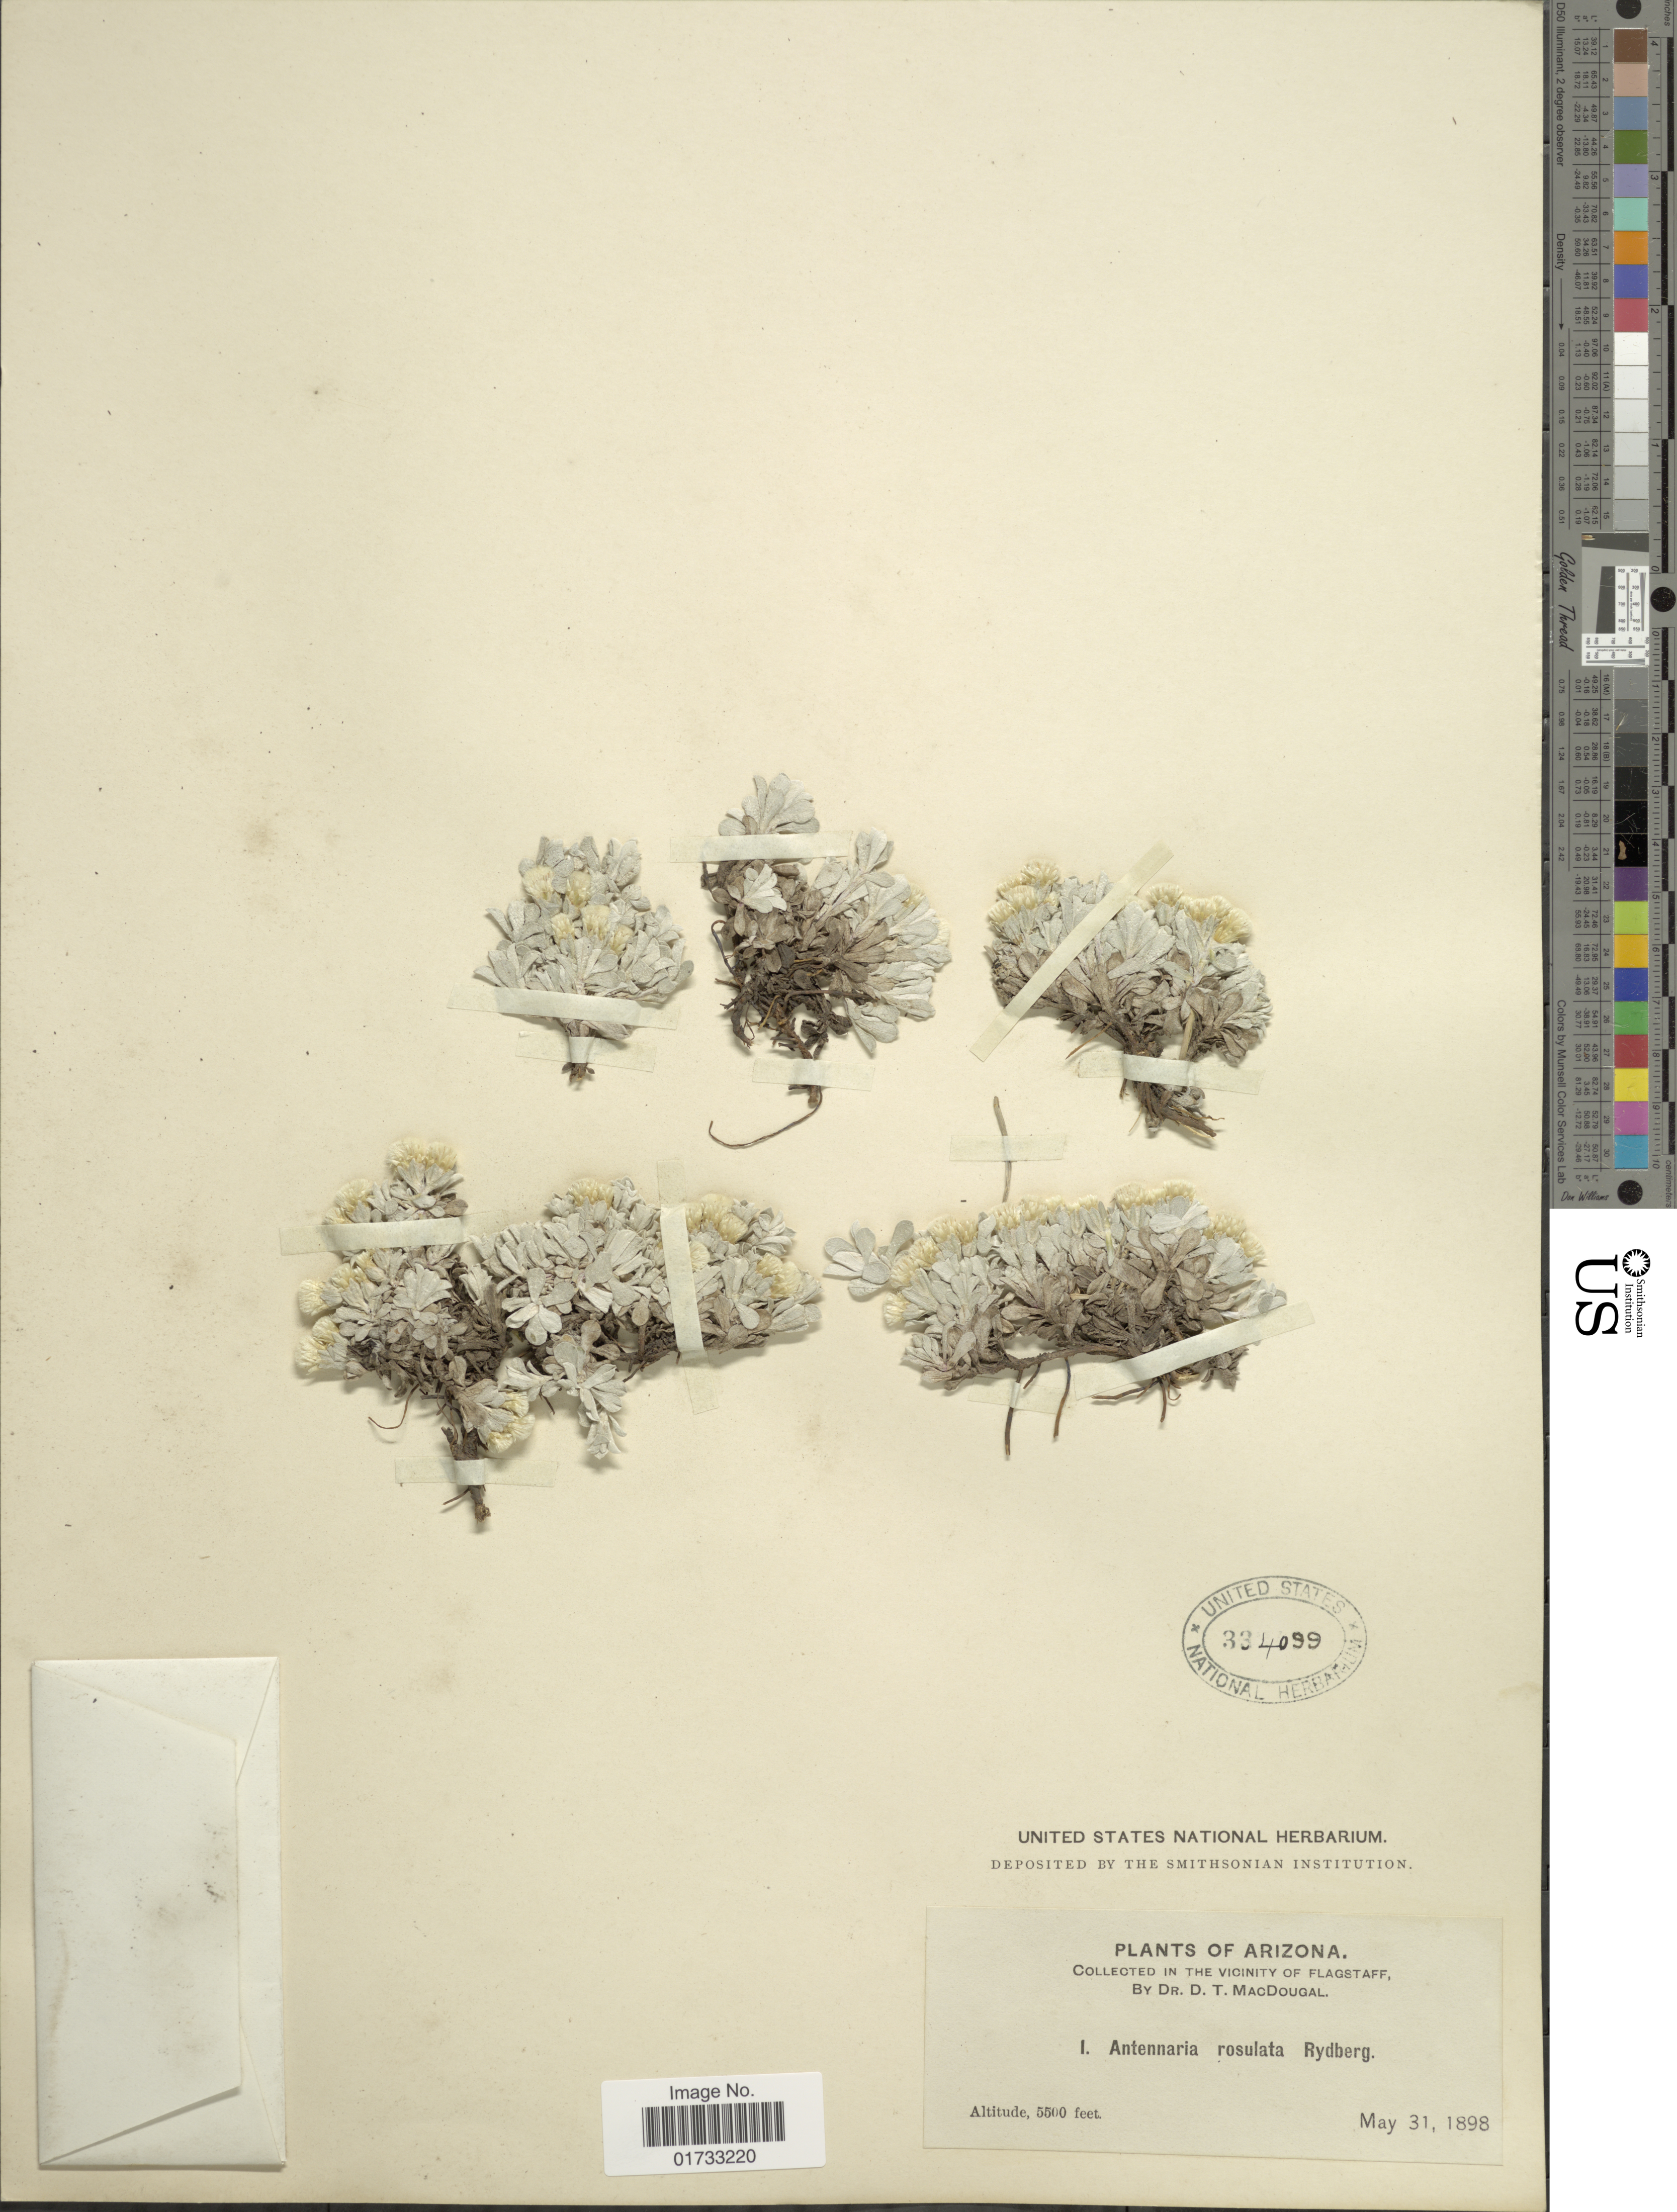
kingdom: Plantae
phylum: Tracheophyta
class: Magnoliopsida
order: Asterales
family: Asteraceae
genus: Antennaria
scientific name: Antennaria rosulata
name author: Rydb.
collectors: D. T. MacDougal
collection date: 1898-05-31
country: United States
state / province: Arizona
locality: Vicinity of Flagstaff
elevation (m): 1676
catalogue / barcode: US 334099